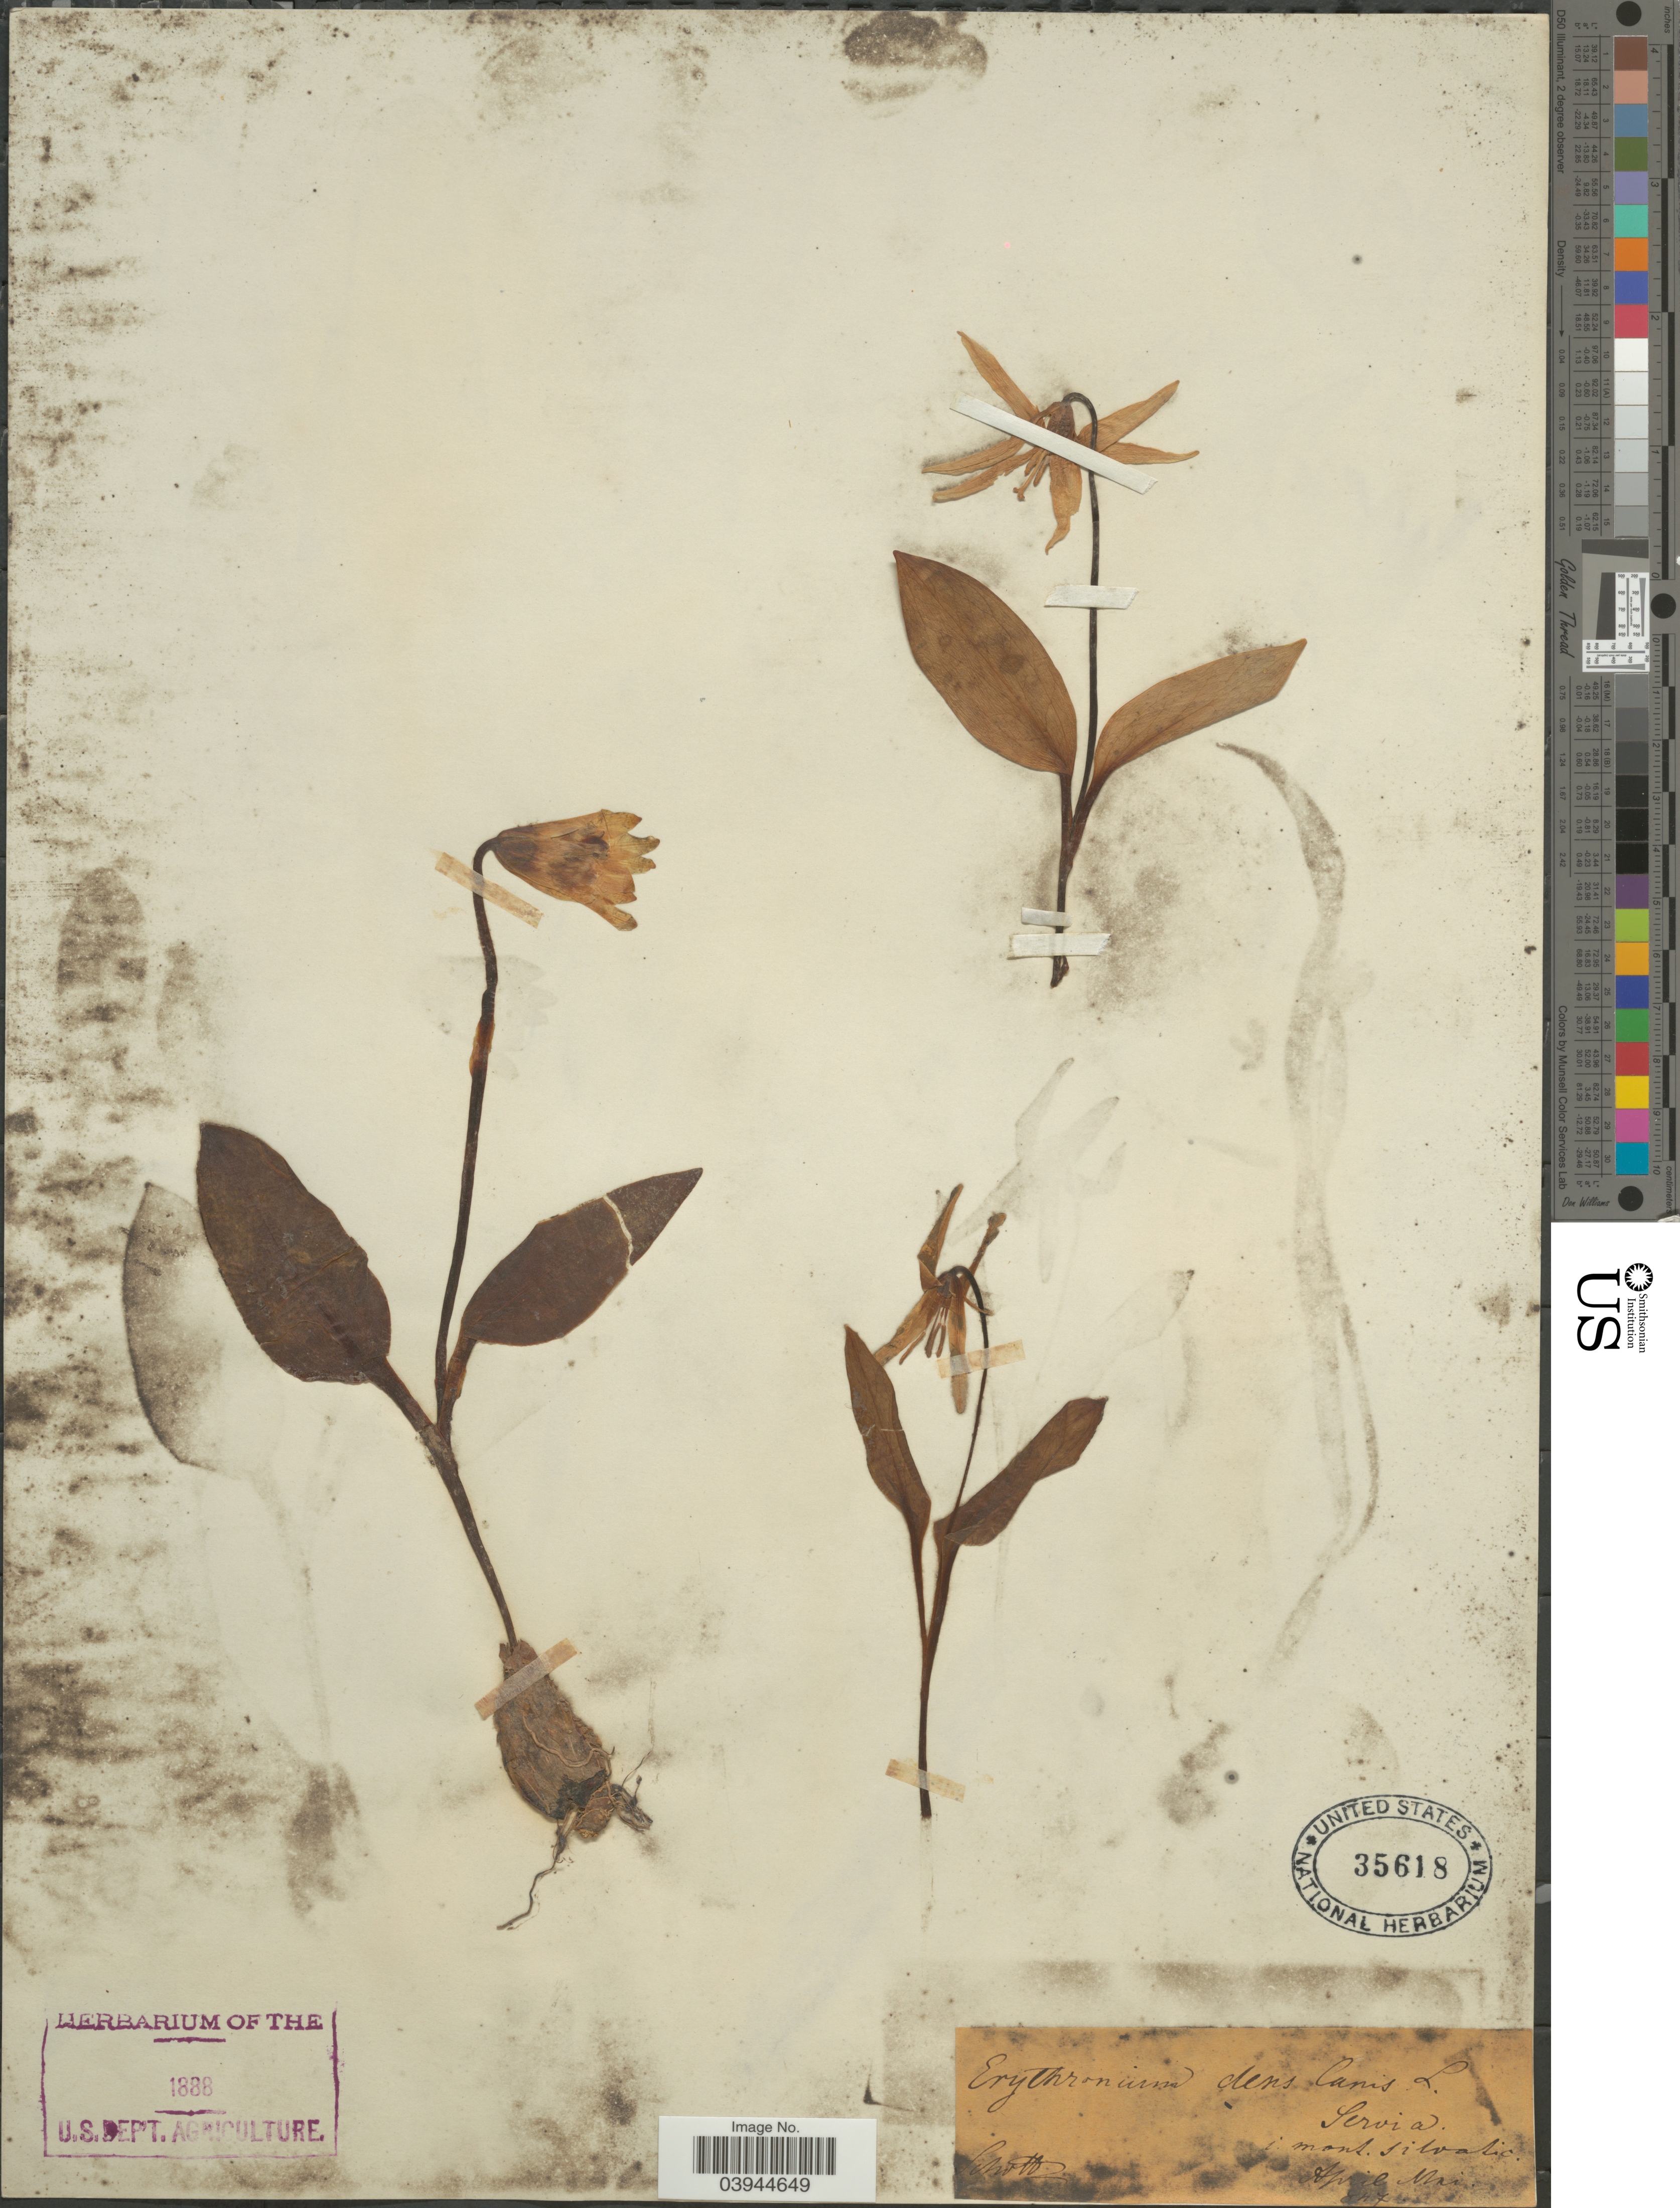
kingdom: Plantae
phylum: Tracheophyta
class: Liliopsida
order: Liliales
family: Liliaceae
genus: Erythronium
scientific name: Erythronium dens-canis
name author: L.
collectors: -. Schottz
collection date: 1847-04/1847-05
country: Serbia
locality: Servia. i. mont. Silvatis.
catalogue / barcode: US 35618